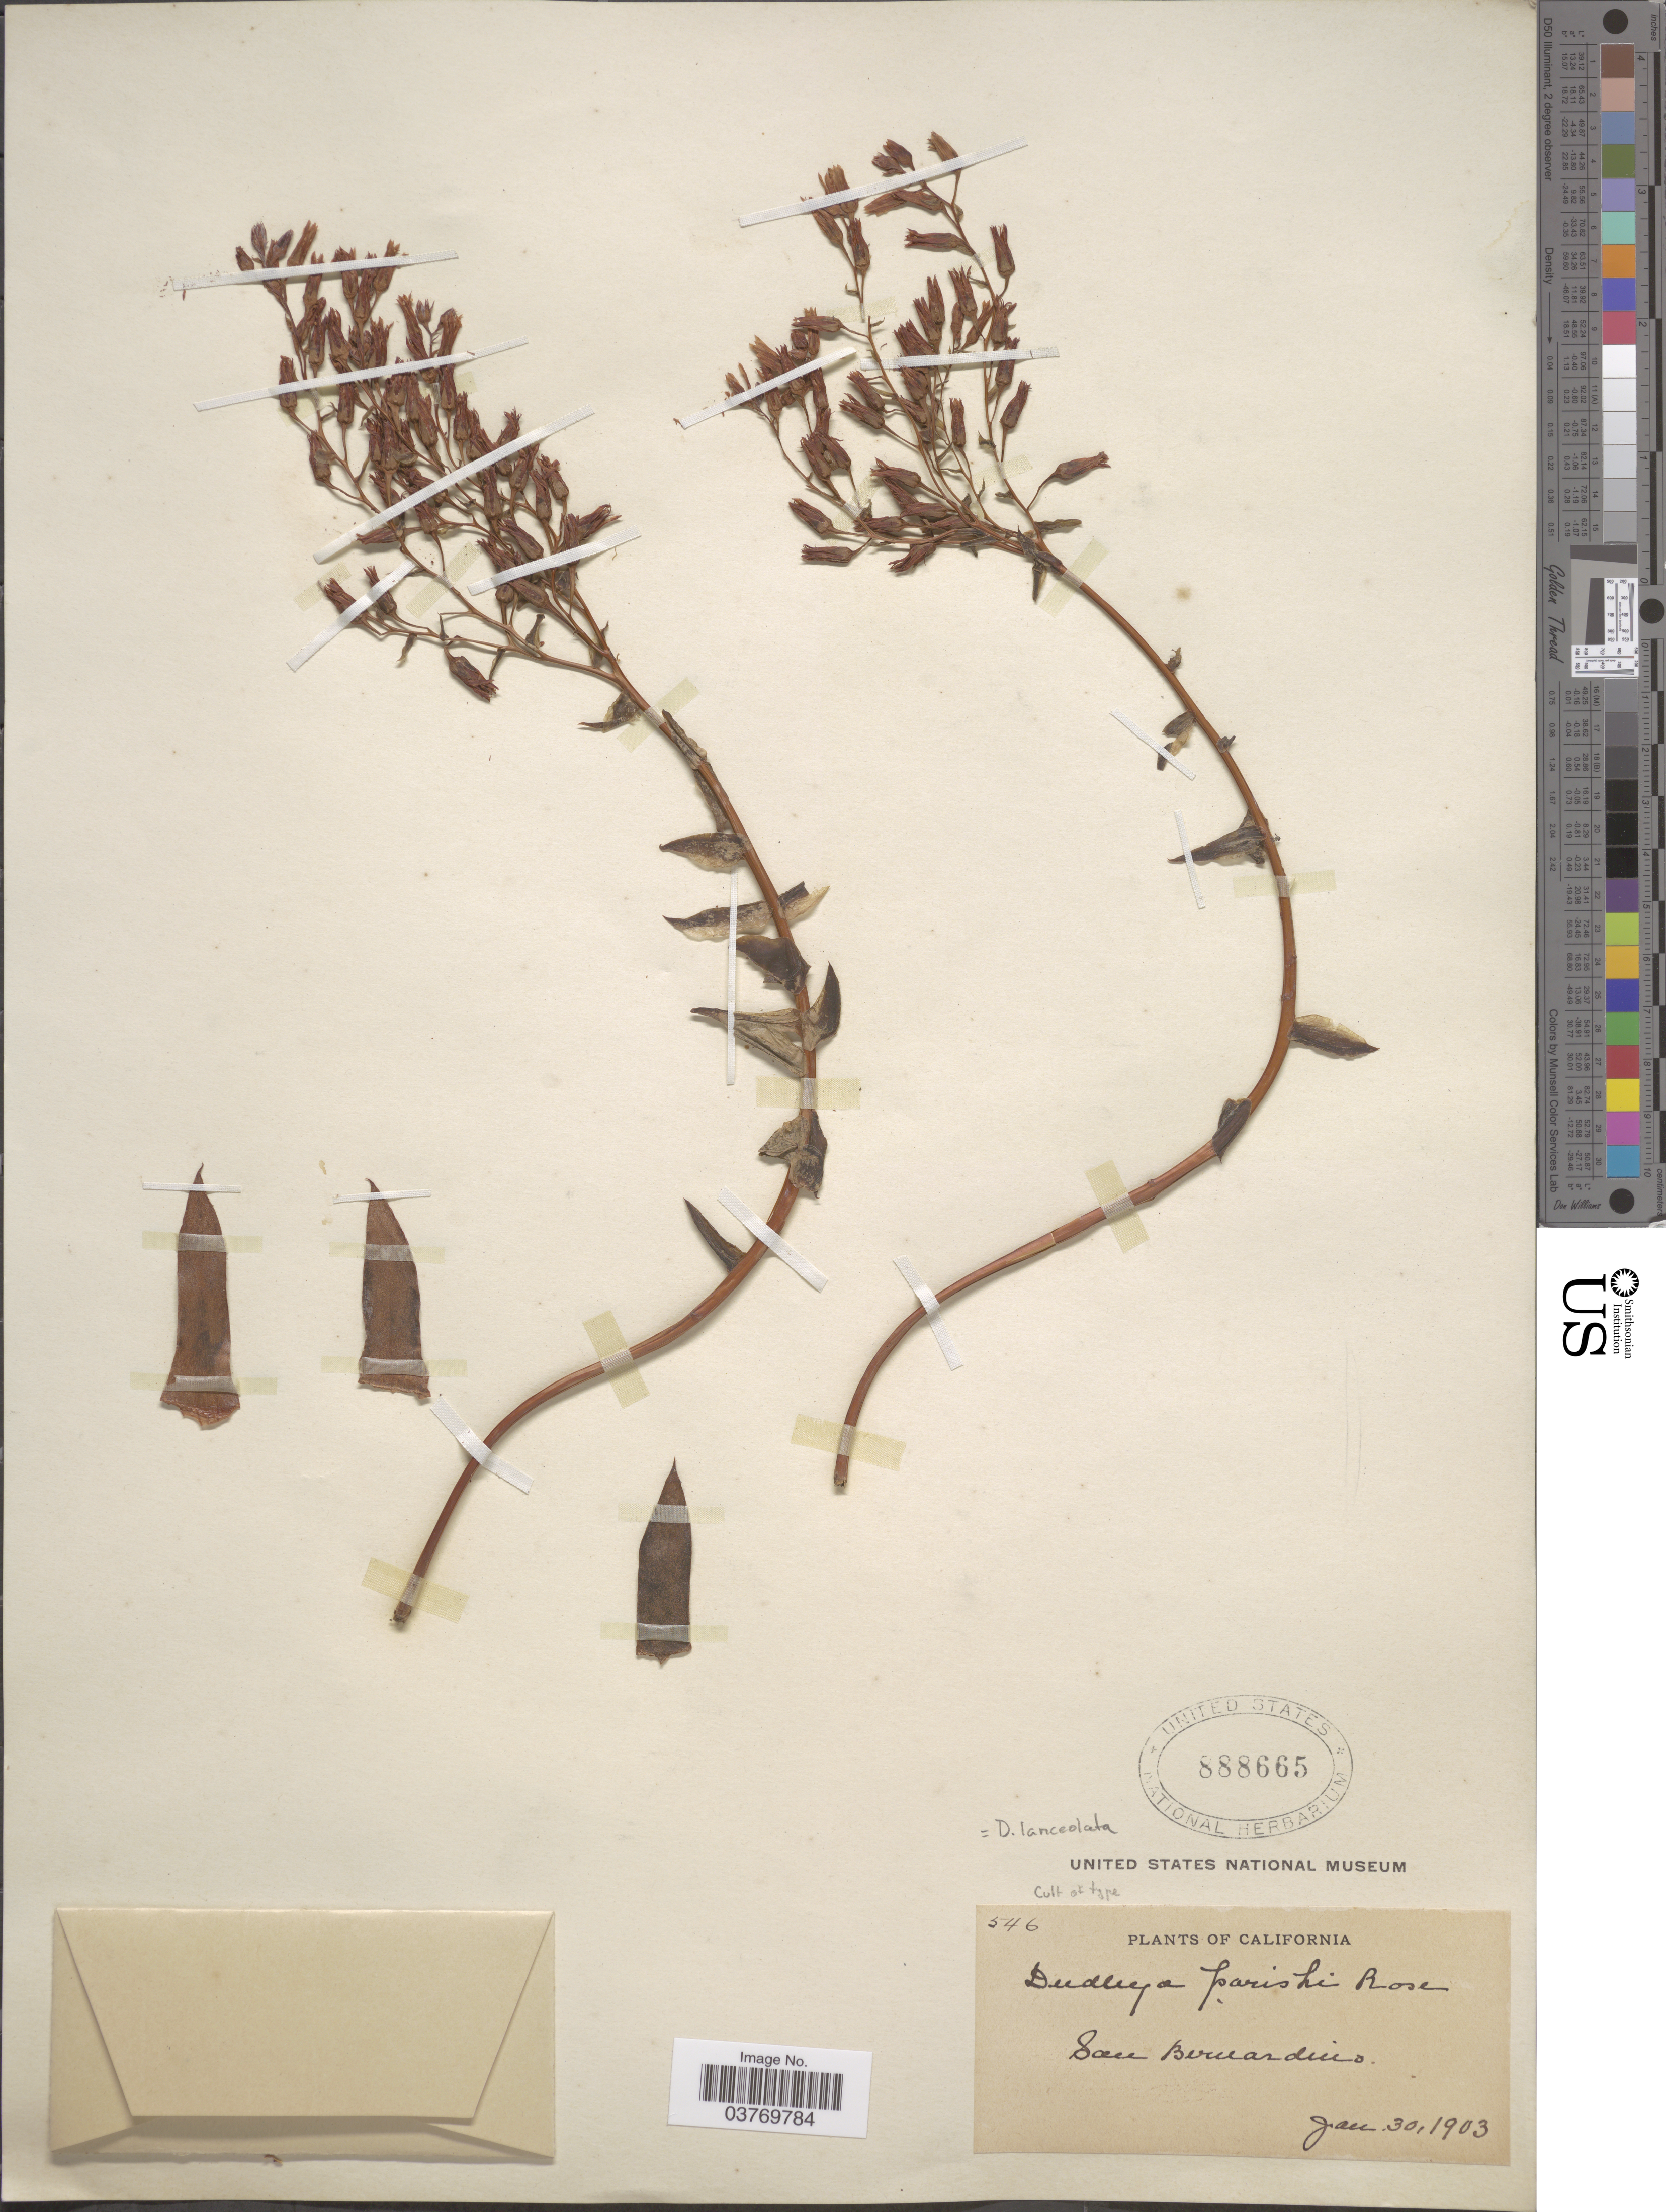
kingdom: Plantae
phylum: Tracheophyta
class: Magnoliopsida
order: Saxifragales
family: Crassulaceae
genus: Dudleya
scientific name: Dudleya parishii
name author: Rose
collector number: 546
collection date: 1903-01-30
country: United States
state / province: California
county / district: San Bernardino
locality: San Bernardino.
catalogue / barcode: US 888665